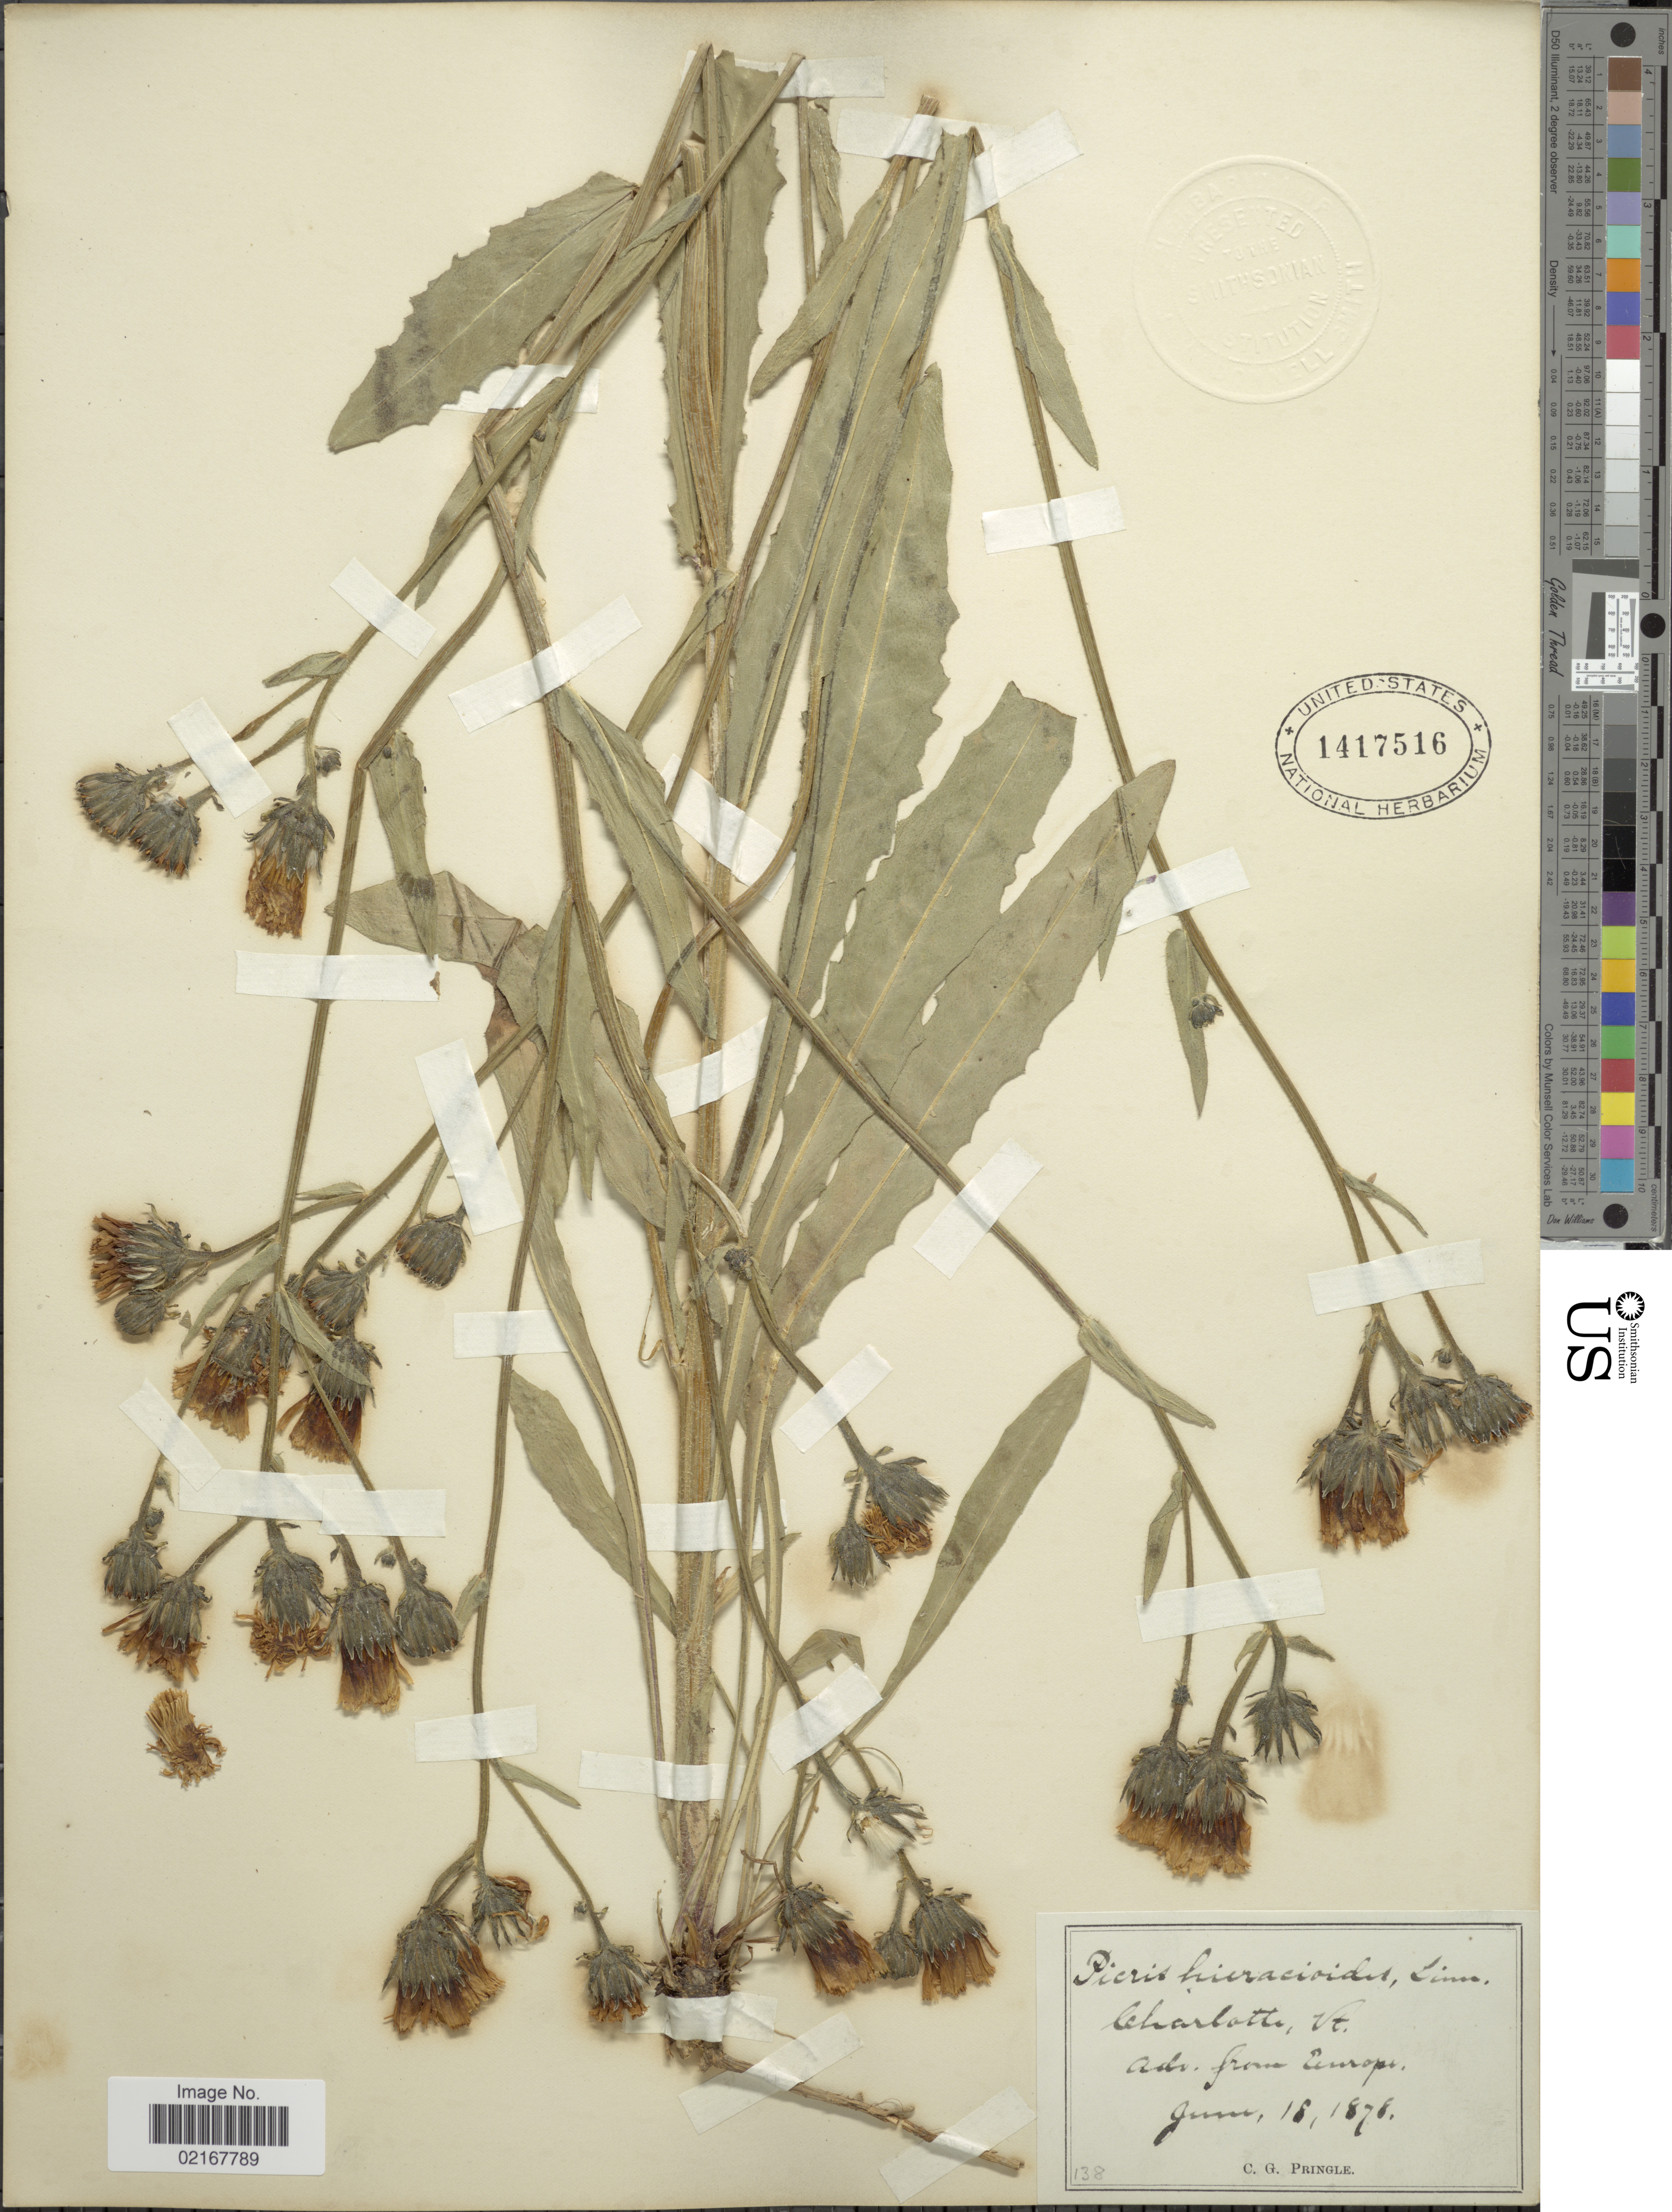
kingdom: Plantae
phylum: Tracheophyta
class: Magnoliopsida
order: Asterales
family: Asteraceae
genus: Picris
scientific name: Picris hieracioides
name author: L.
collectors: C. G. Pringle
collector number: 138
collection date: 1878-06-18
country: United States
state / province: Vermont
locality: Charlotte, Vt.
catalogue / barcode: US 1417516